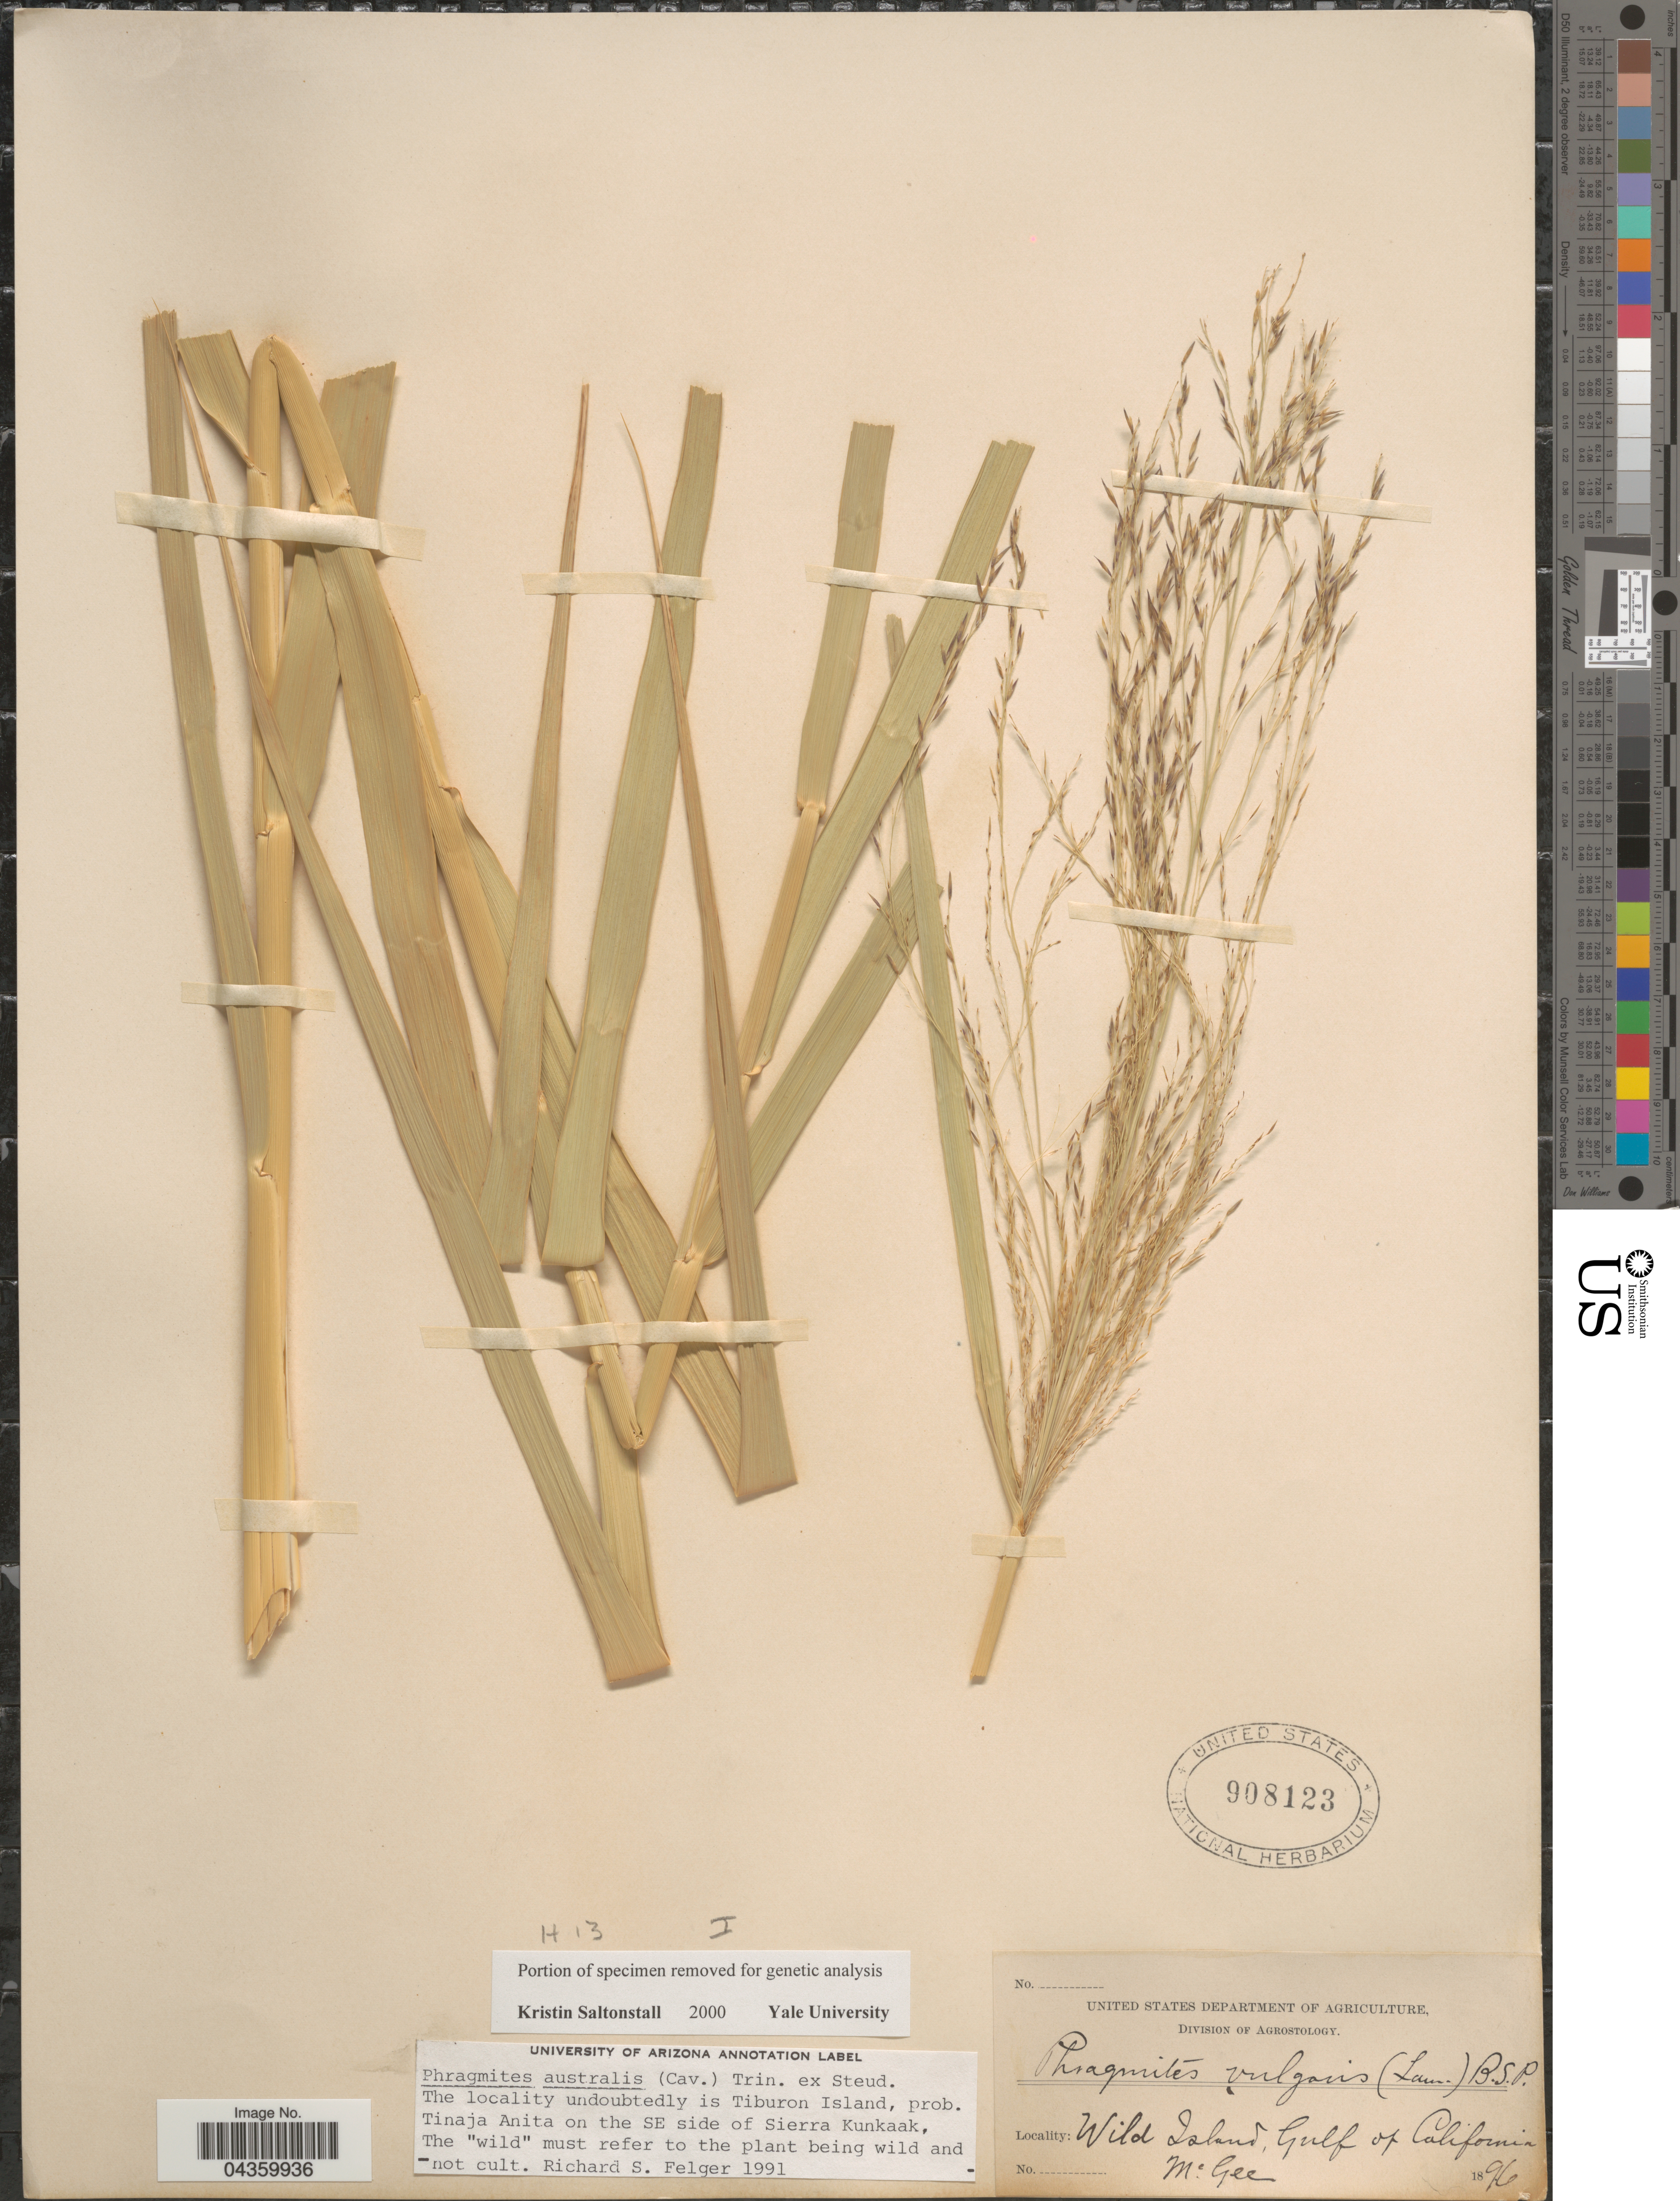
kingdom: Plantae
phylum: Tracheophyta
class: Liliopsida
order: Poales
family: Poaceae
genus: Phragmites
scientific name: Phragmites australis subsp. berlandieri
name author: (E. Fourn.) Saltonstall & Hauber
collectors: McGee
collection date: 1896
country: United States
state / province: California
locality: Wild Island, Gulf of California.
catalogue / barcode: US 908123